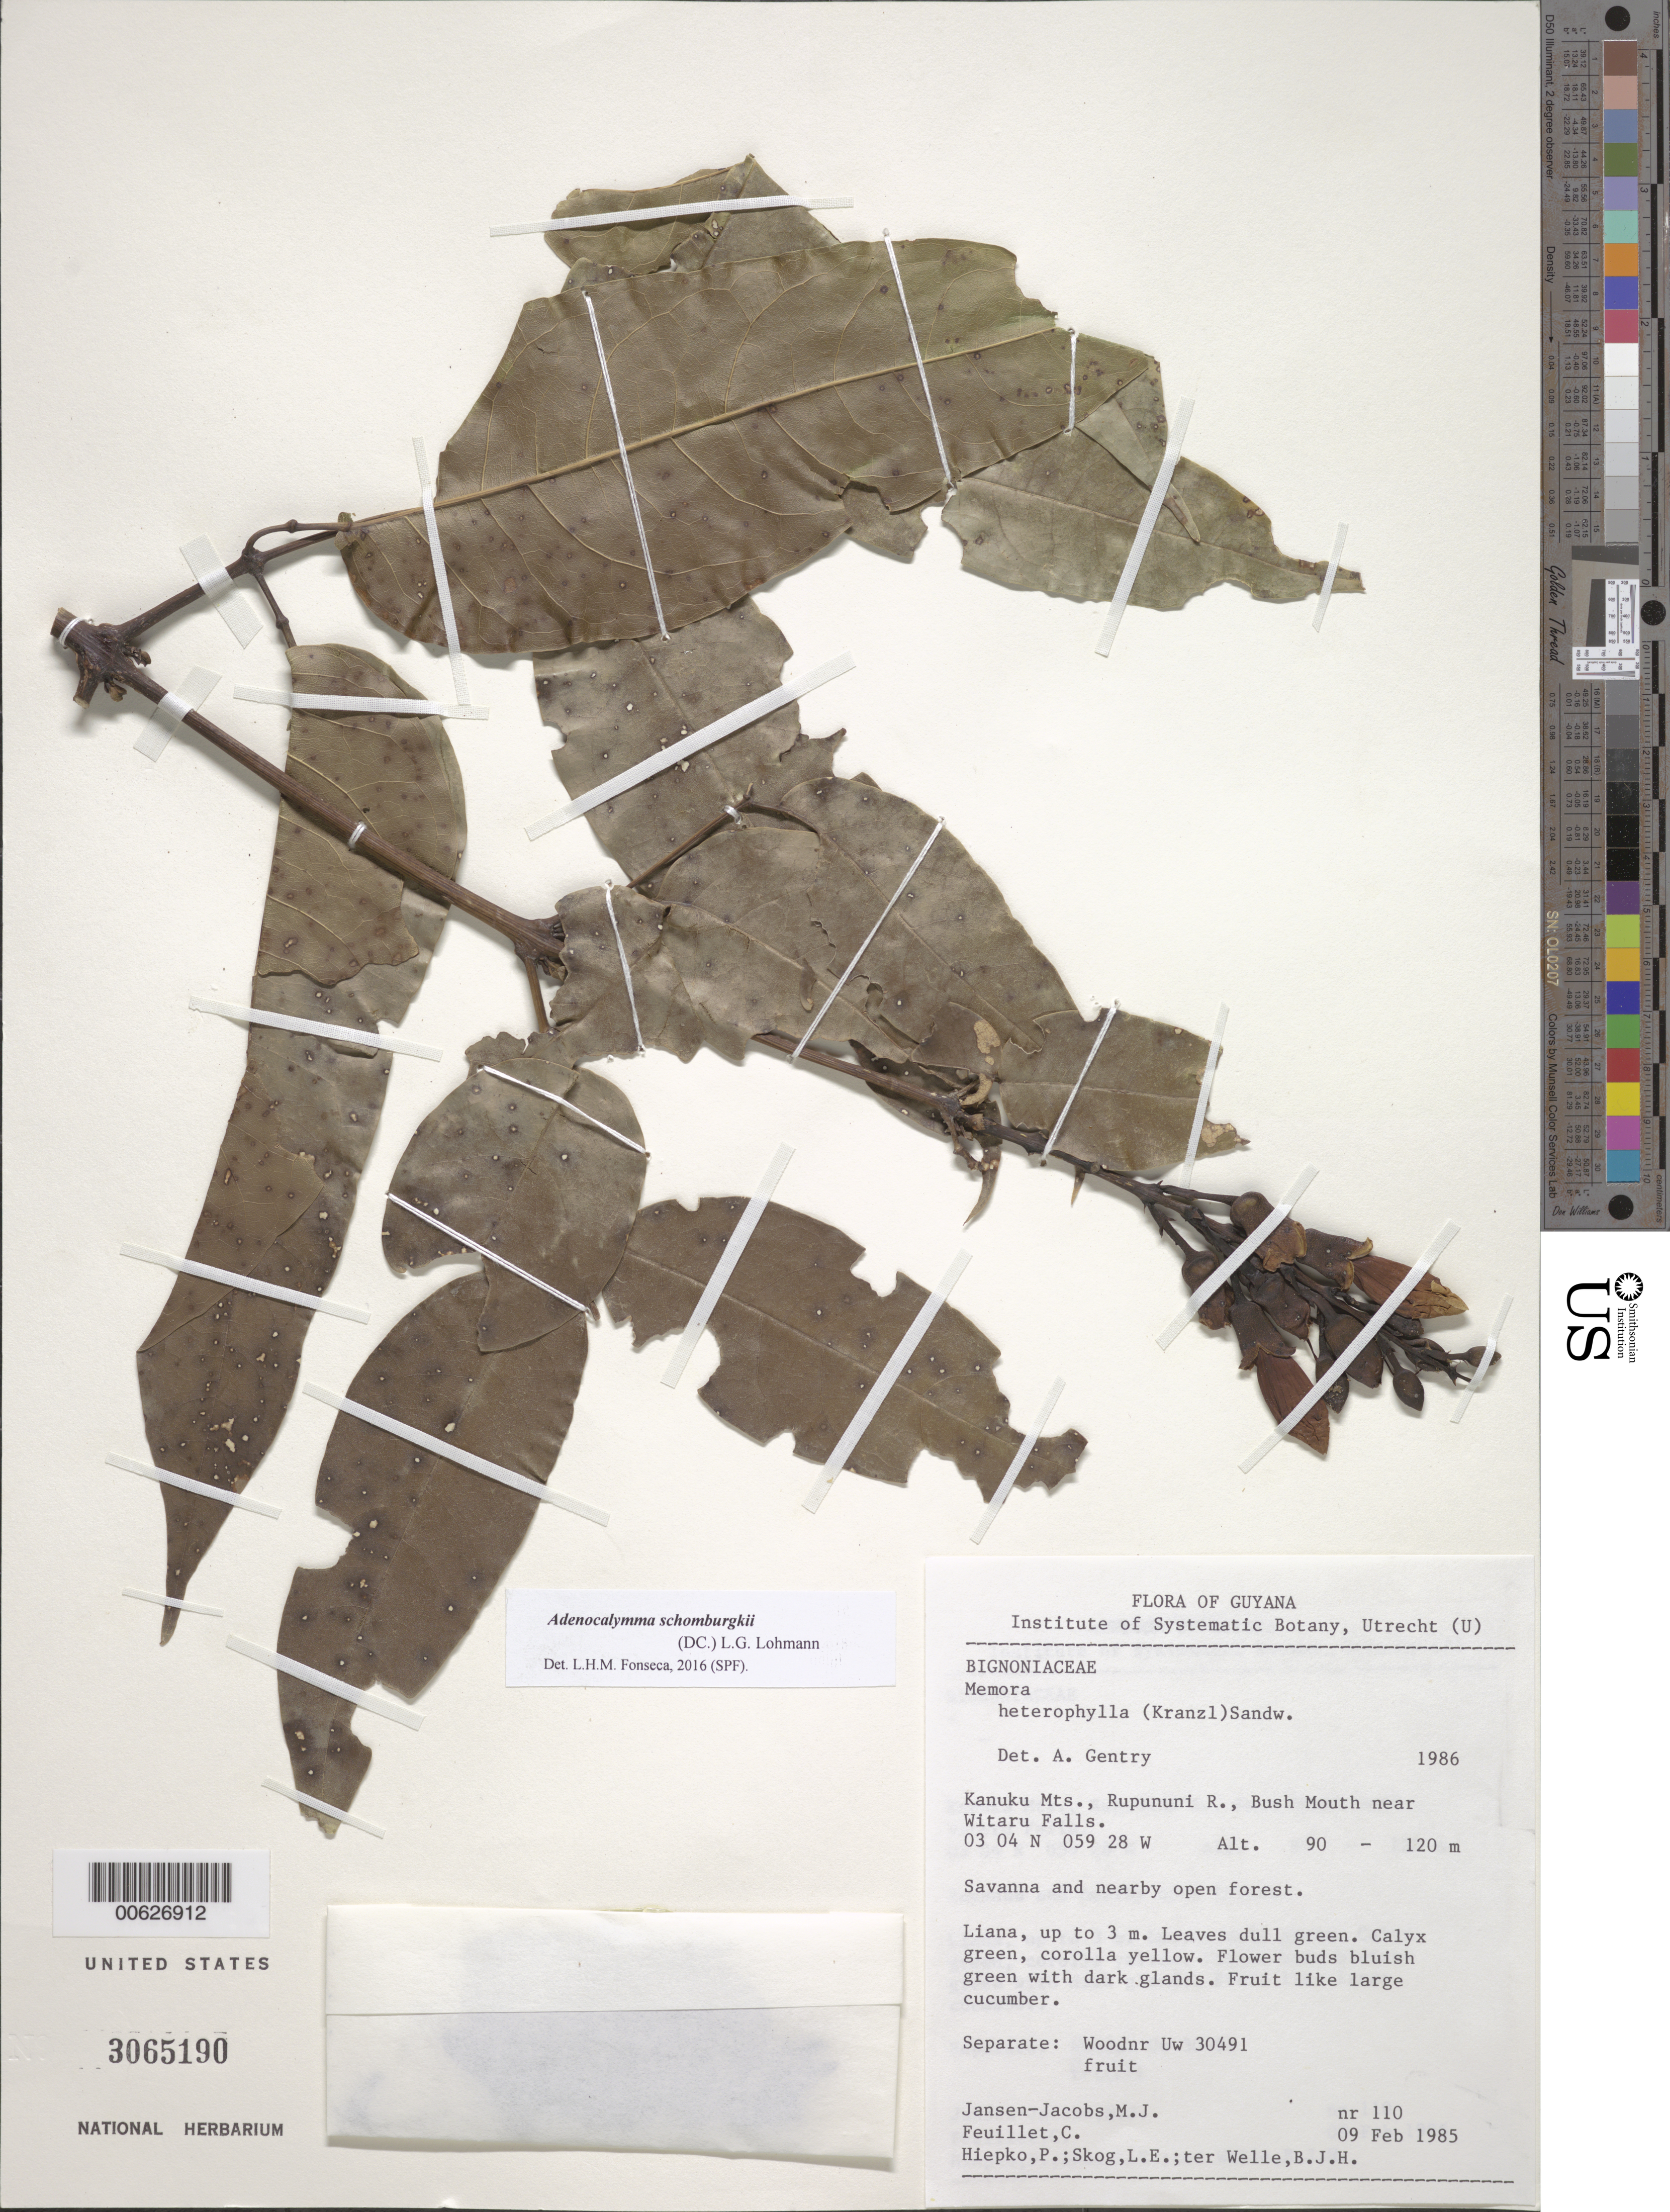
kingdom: Plantae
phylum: Tracheophyta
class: Magnoliopsida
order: Lamiales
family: Bignoniaceae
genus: Adenocalymma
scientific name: Adenocalymma schomburgkii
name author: (DC.) L.G. Lohmann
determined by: Fonseca, L. H. M.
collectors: M. J. Jansen-Jacobs, C. Feuillet, P. H. Hiepko, L. E. Skog & B. Welle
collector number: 110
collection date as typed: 9-Feb-85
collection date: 1985-02-09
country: Guyana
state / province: U. Takutu-U. Essequibo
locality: Kanuku Mts., Rupununi R., Bush Mouth near Witaru Falls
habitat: Savanna and nearby open forest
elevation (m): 90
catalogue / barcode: US 3065190